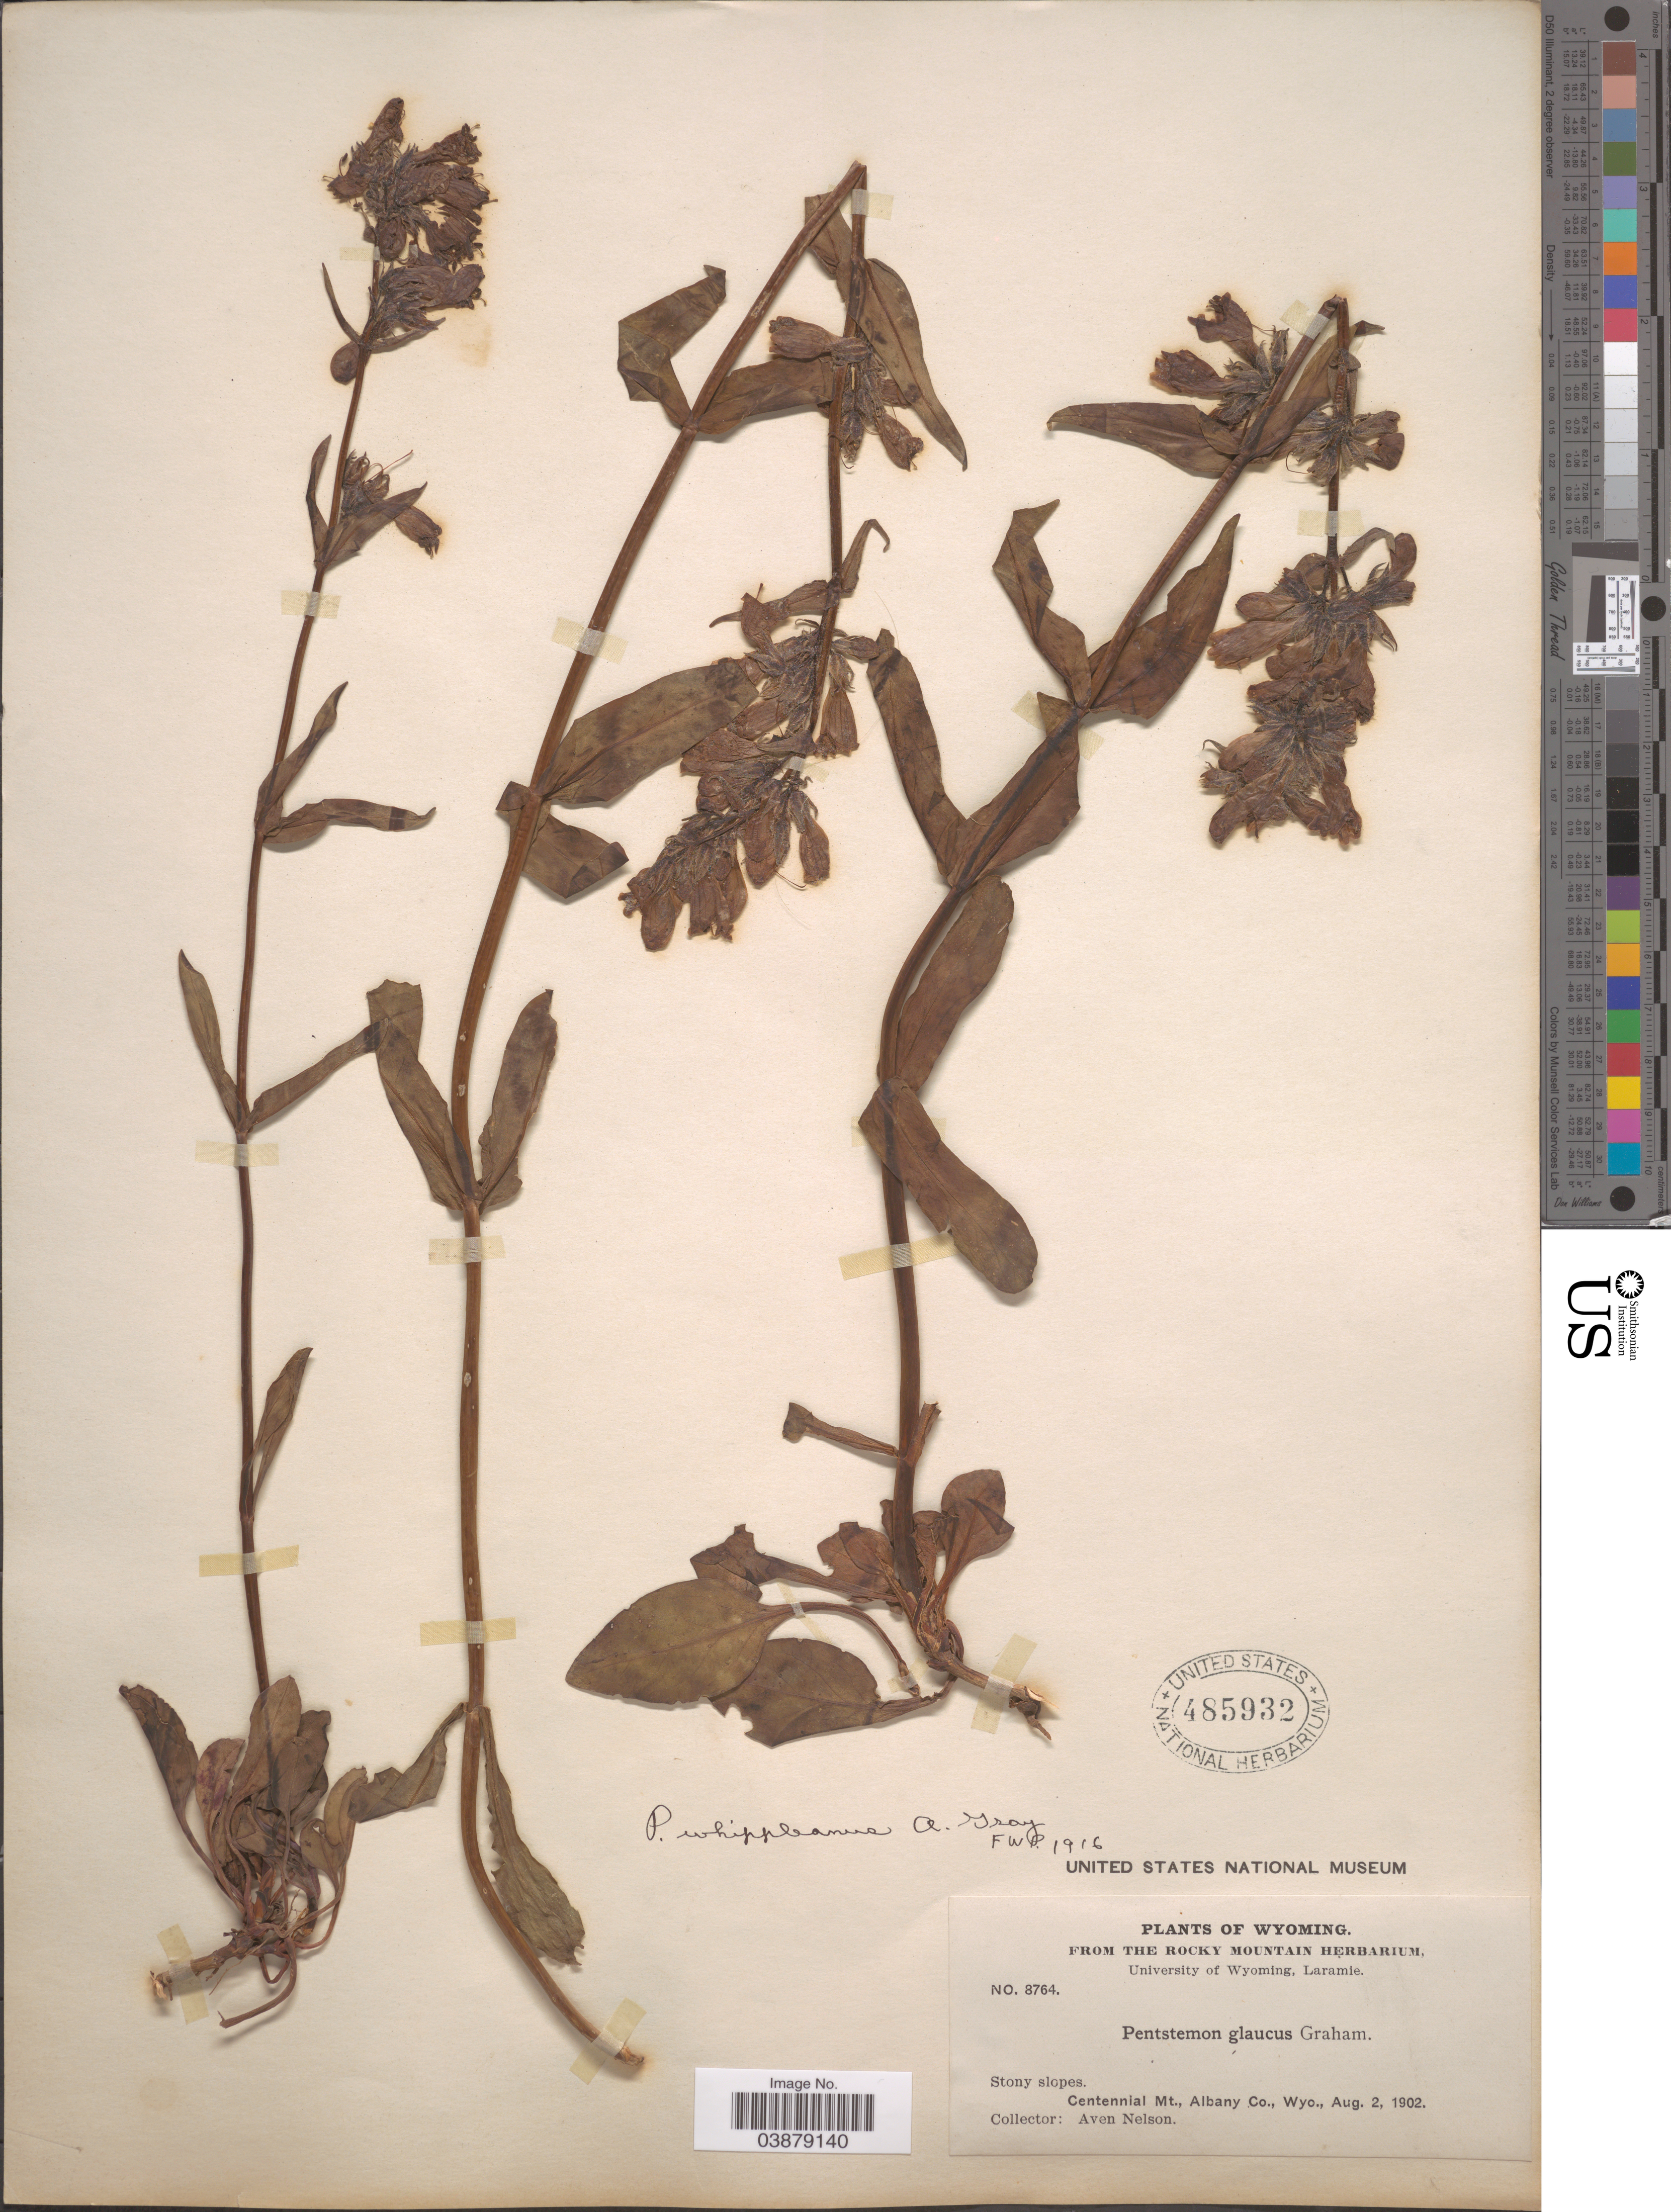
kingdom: Plantae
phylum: Tracheophyta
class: Magnoliopsida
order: Lamiales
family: Plantaginaceae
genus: Penstemon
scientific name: Penstemon whippleanus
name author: A. Gray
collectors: A. Nelson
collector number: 8764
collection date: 1902-08-02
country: United States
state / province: Wyoming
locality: Centennial Mt., Albany Co.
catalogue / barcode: US 485932